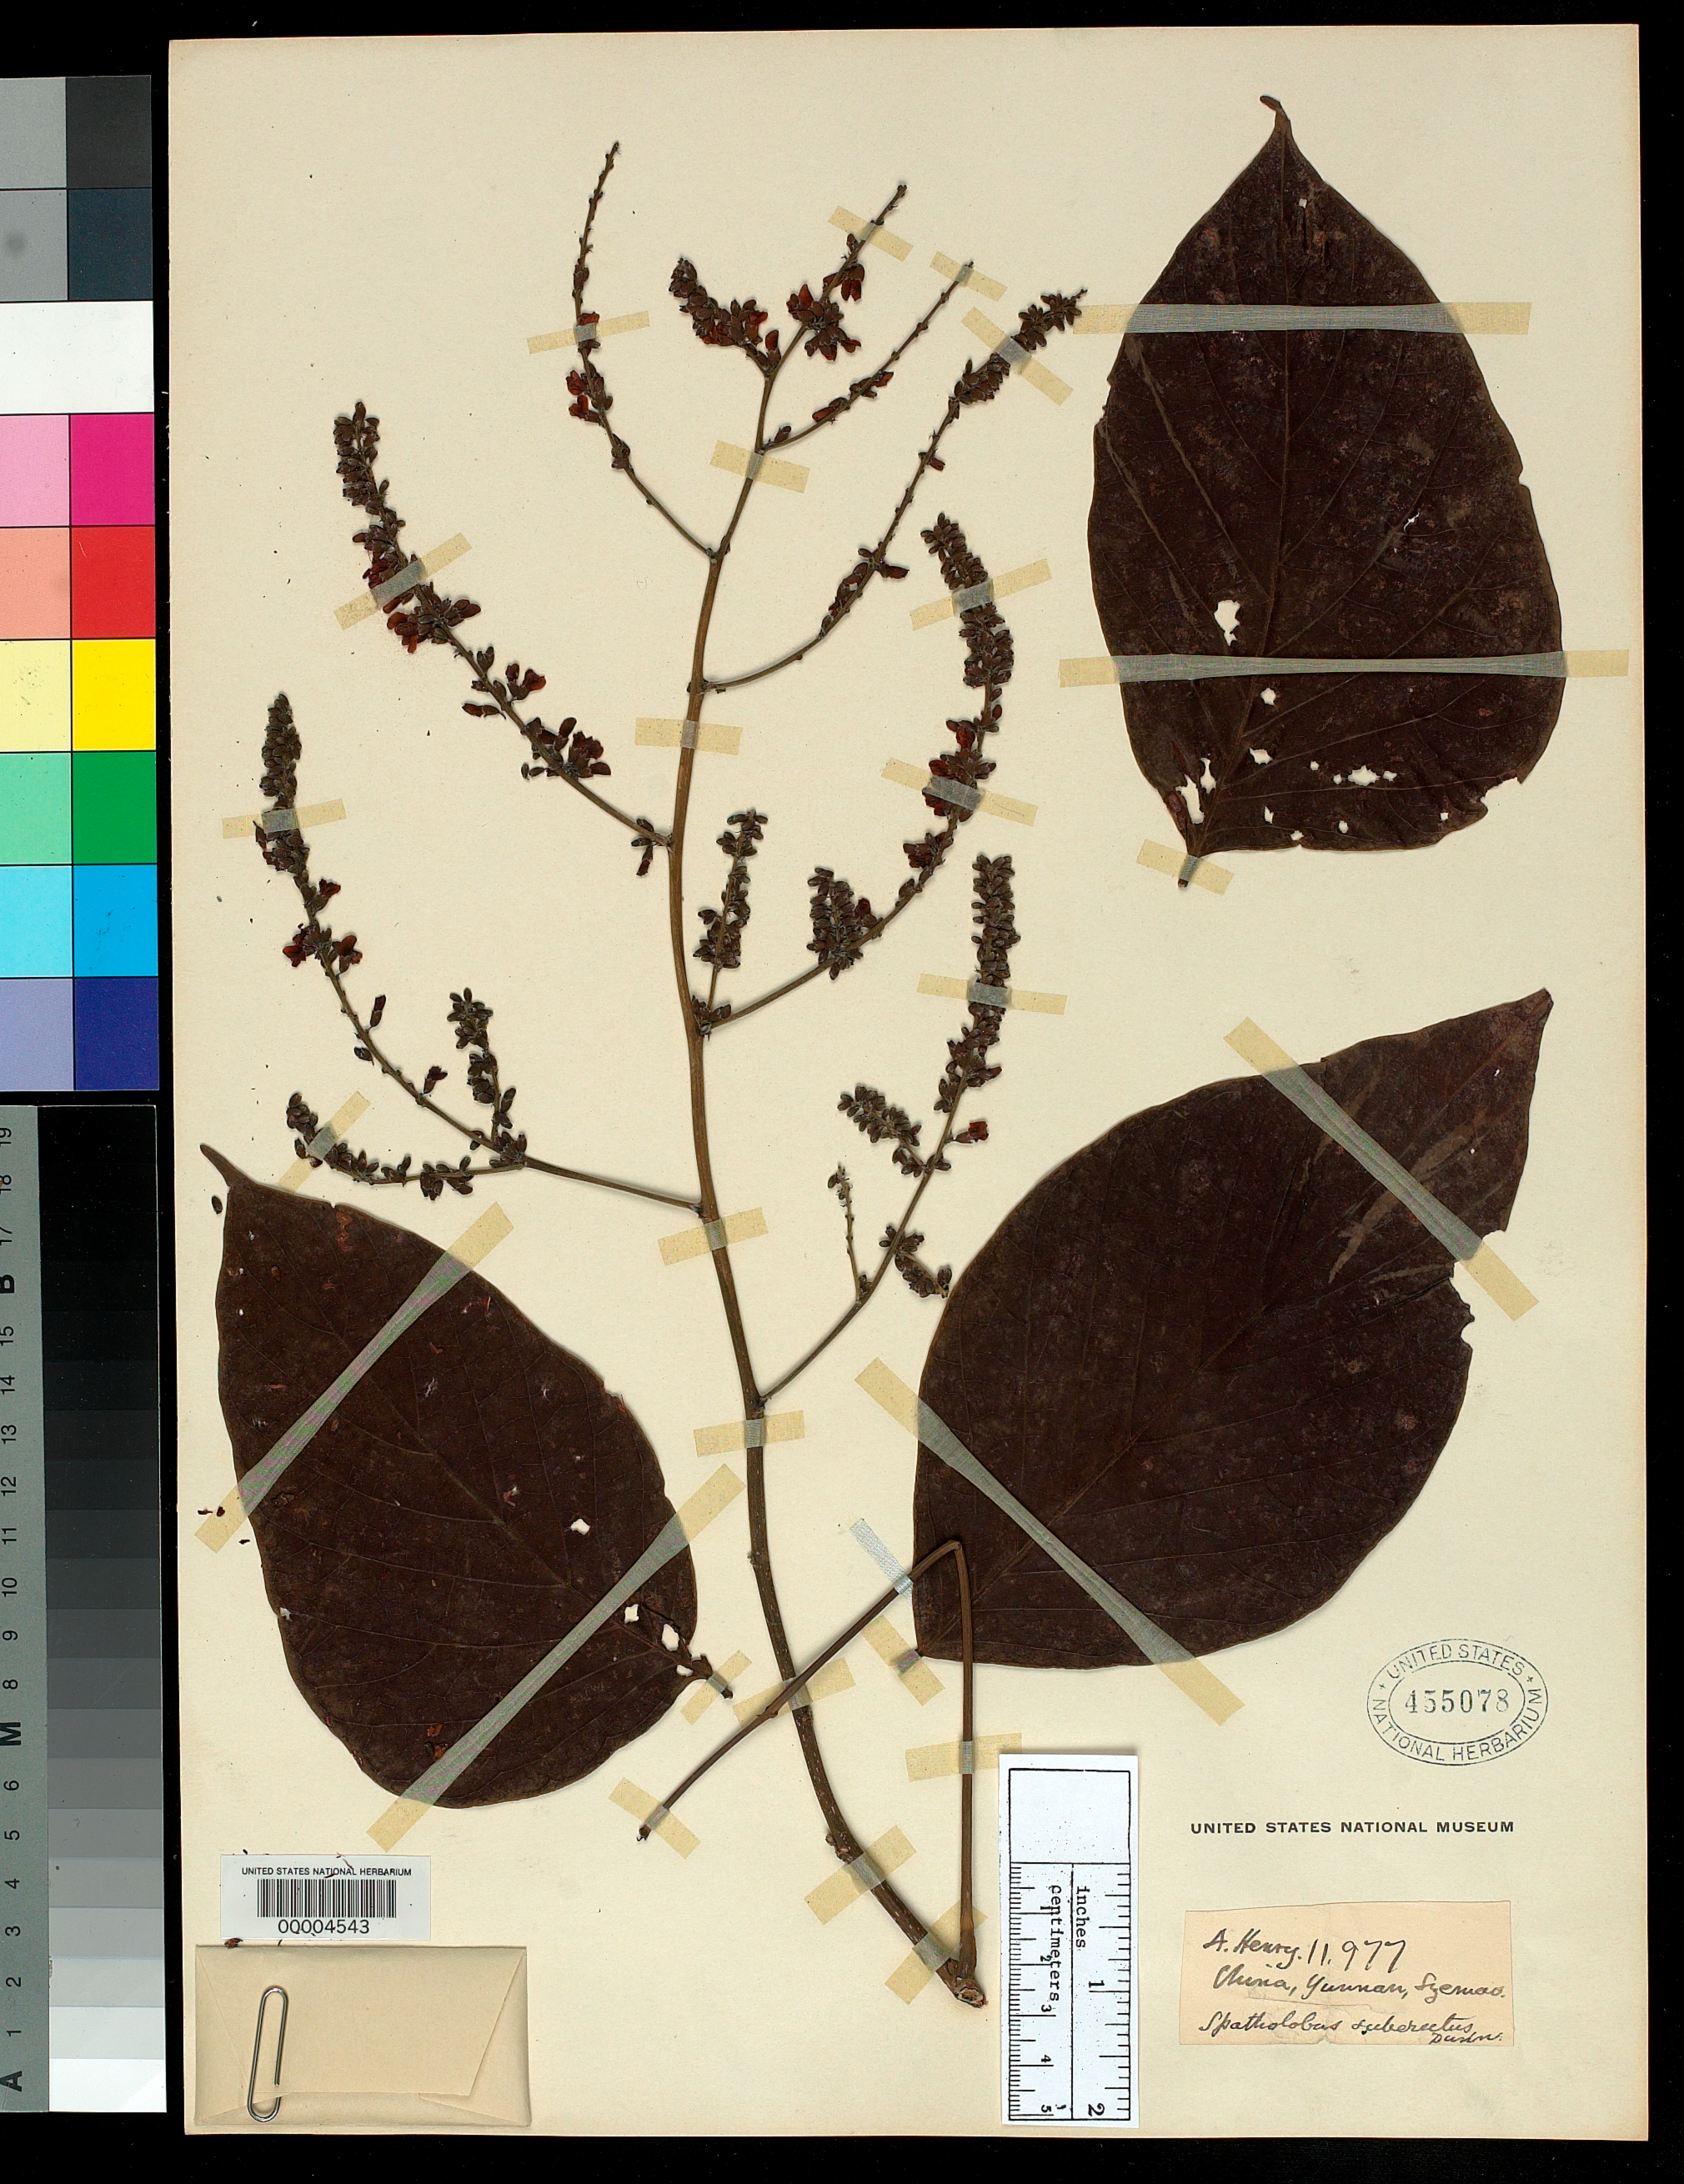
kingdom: Plantae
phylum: Tracheophyta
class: Magnoliopsida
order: Fabales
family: Fabaceae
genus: Spatholobus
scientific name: Spatholobus suberectus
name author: Dunn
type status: Isosyntype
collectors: A. Henry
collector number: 11977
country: China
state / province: Yunnan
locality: Szemao.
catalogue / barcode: US 455078